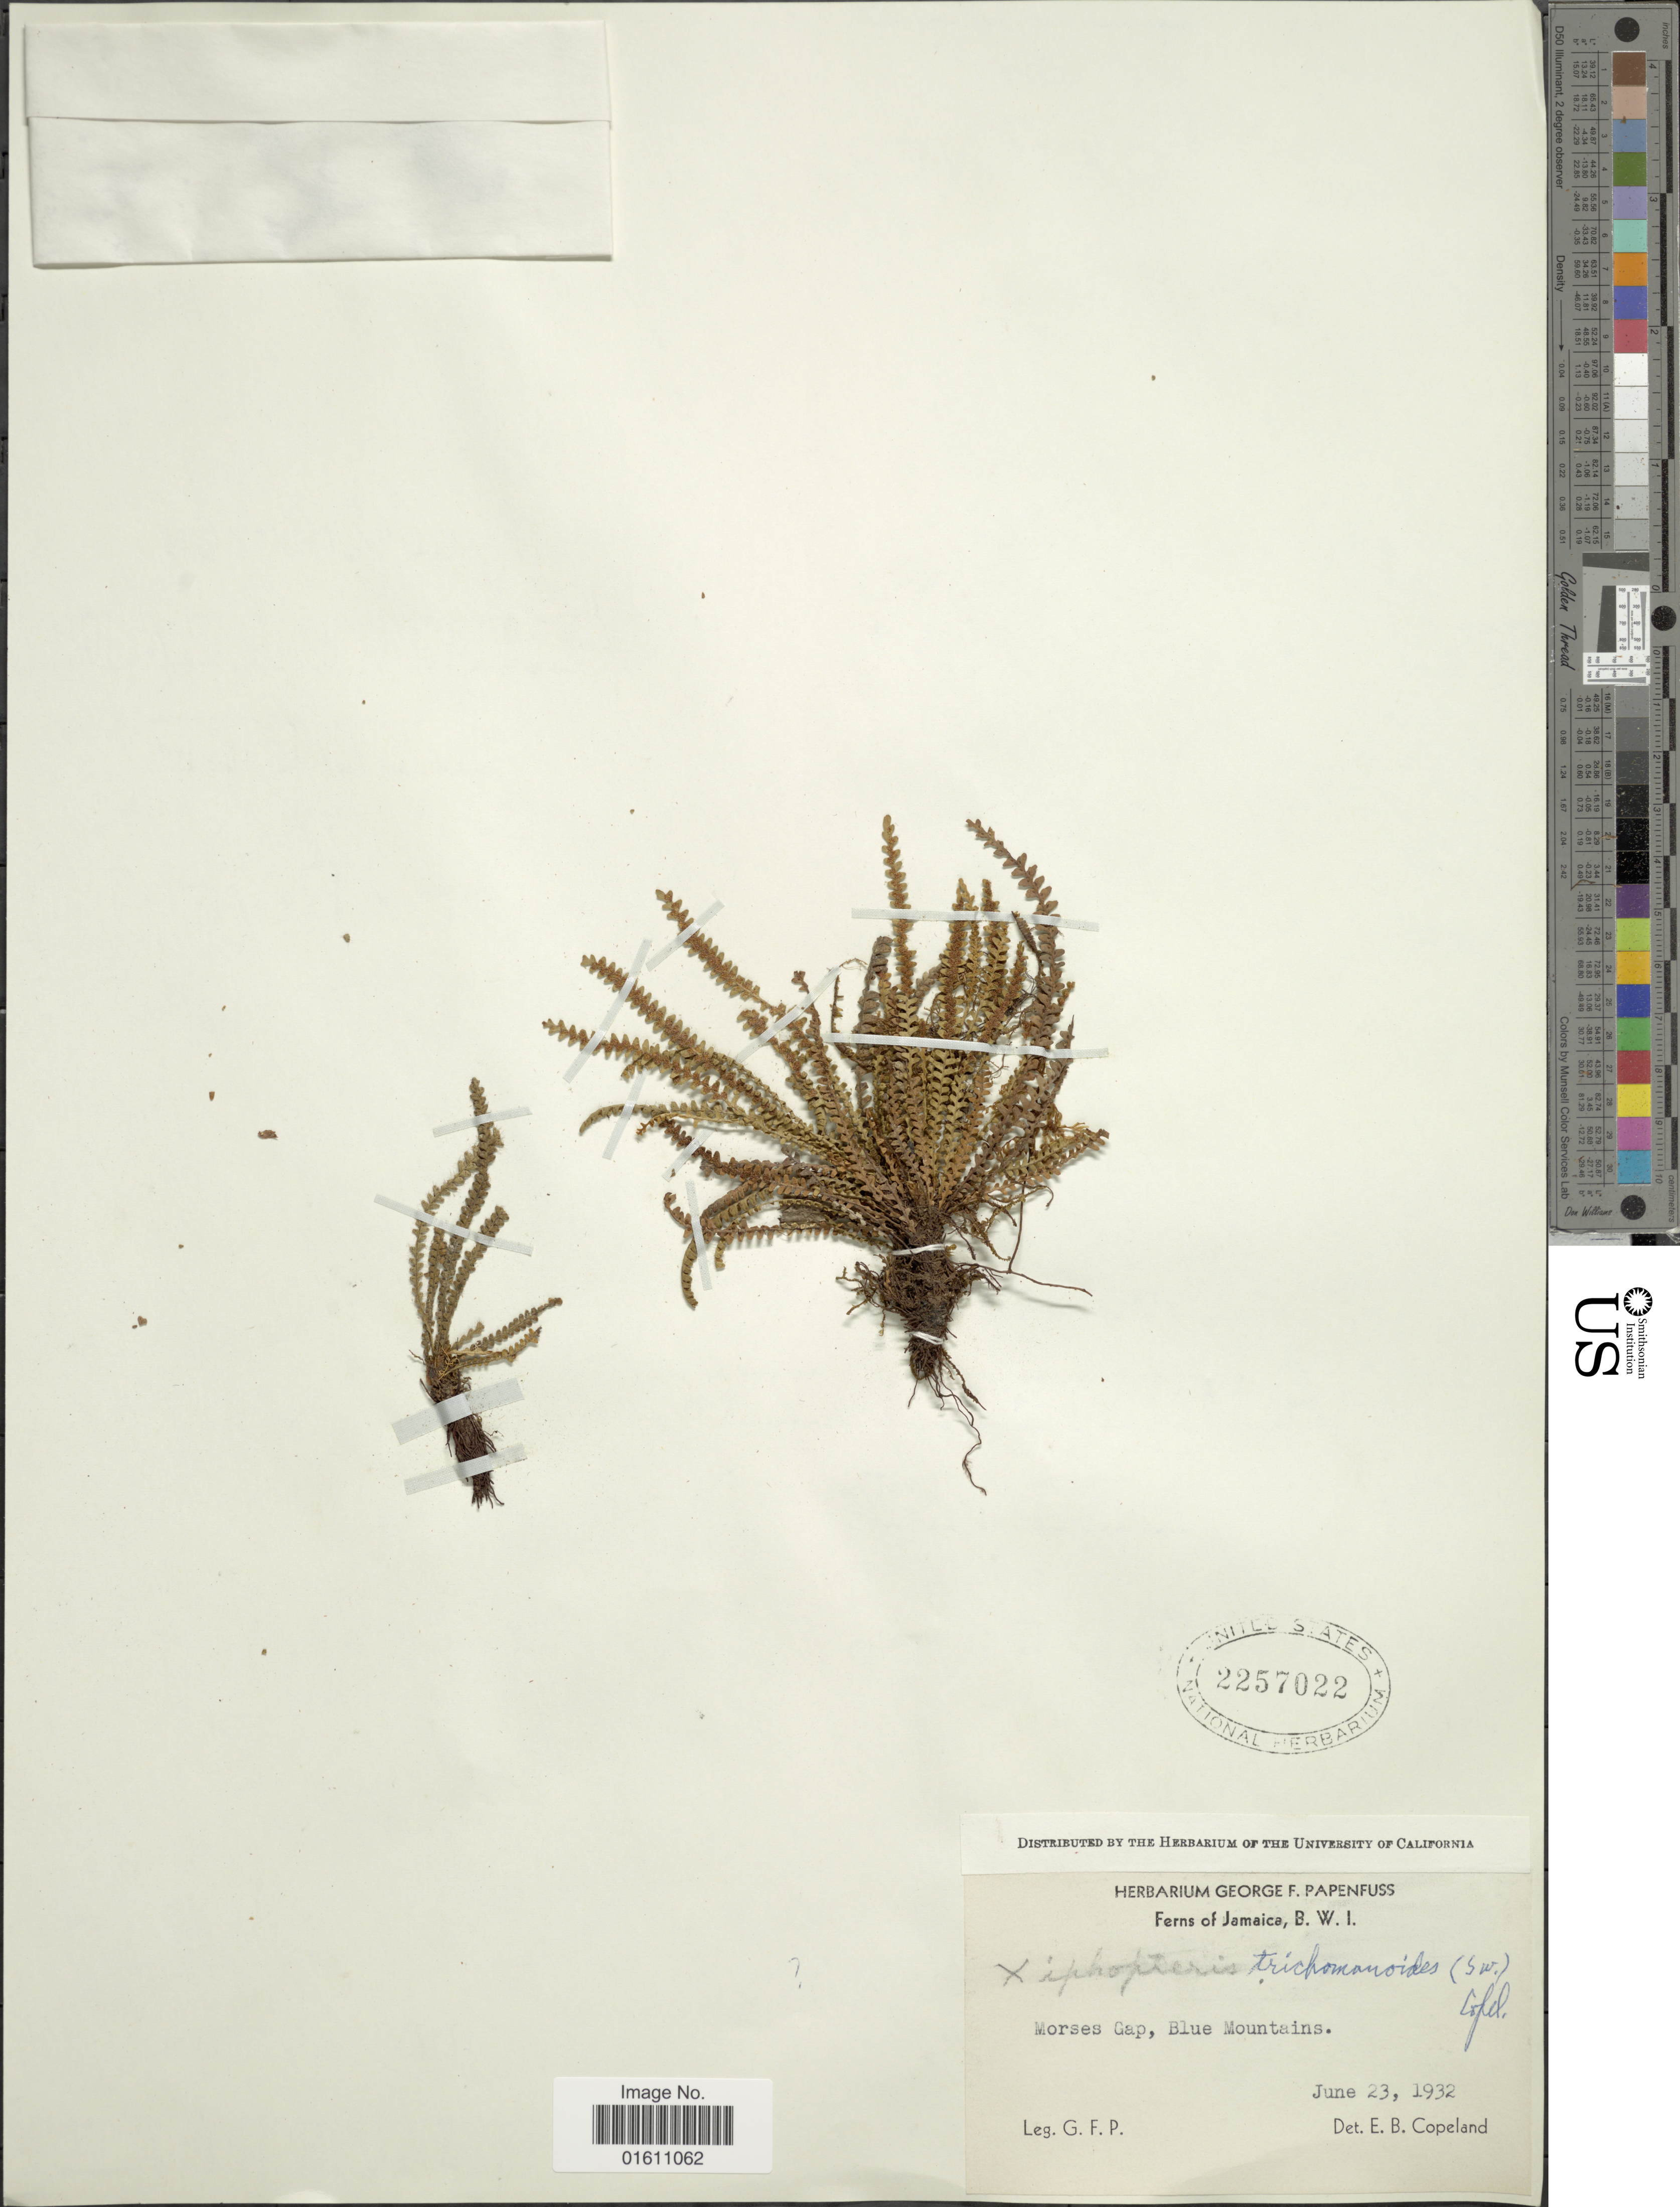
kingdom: Plantae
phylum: Tracheophyta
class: Polypodiopsida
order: Polypodiales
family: Polypodiaceae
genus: Moranopteris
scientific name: Moranopteris trichomanoides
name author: (Sw.) R. Y. Hirai & J. Prado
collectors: G. Papenfuss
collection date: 1932-06-23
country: Jamaica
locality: Jamaica, B. W. I. , Morses Gap, Blue Mountains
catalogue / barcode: US 2257022